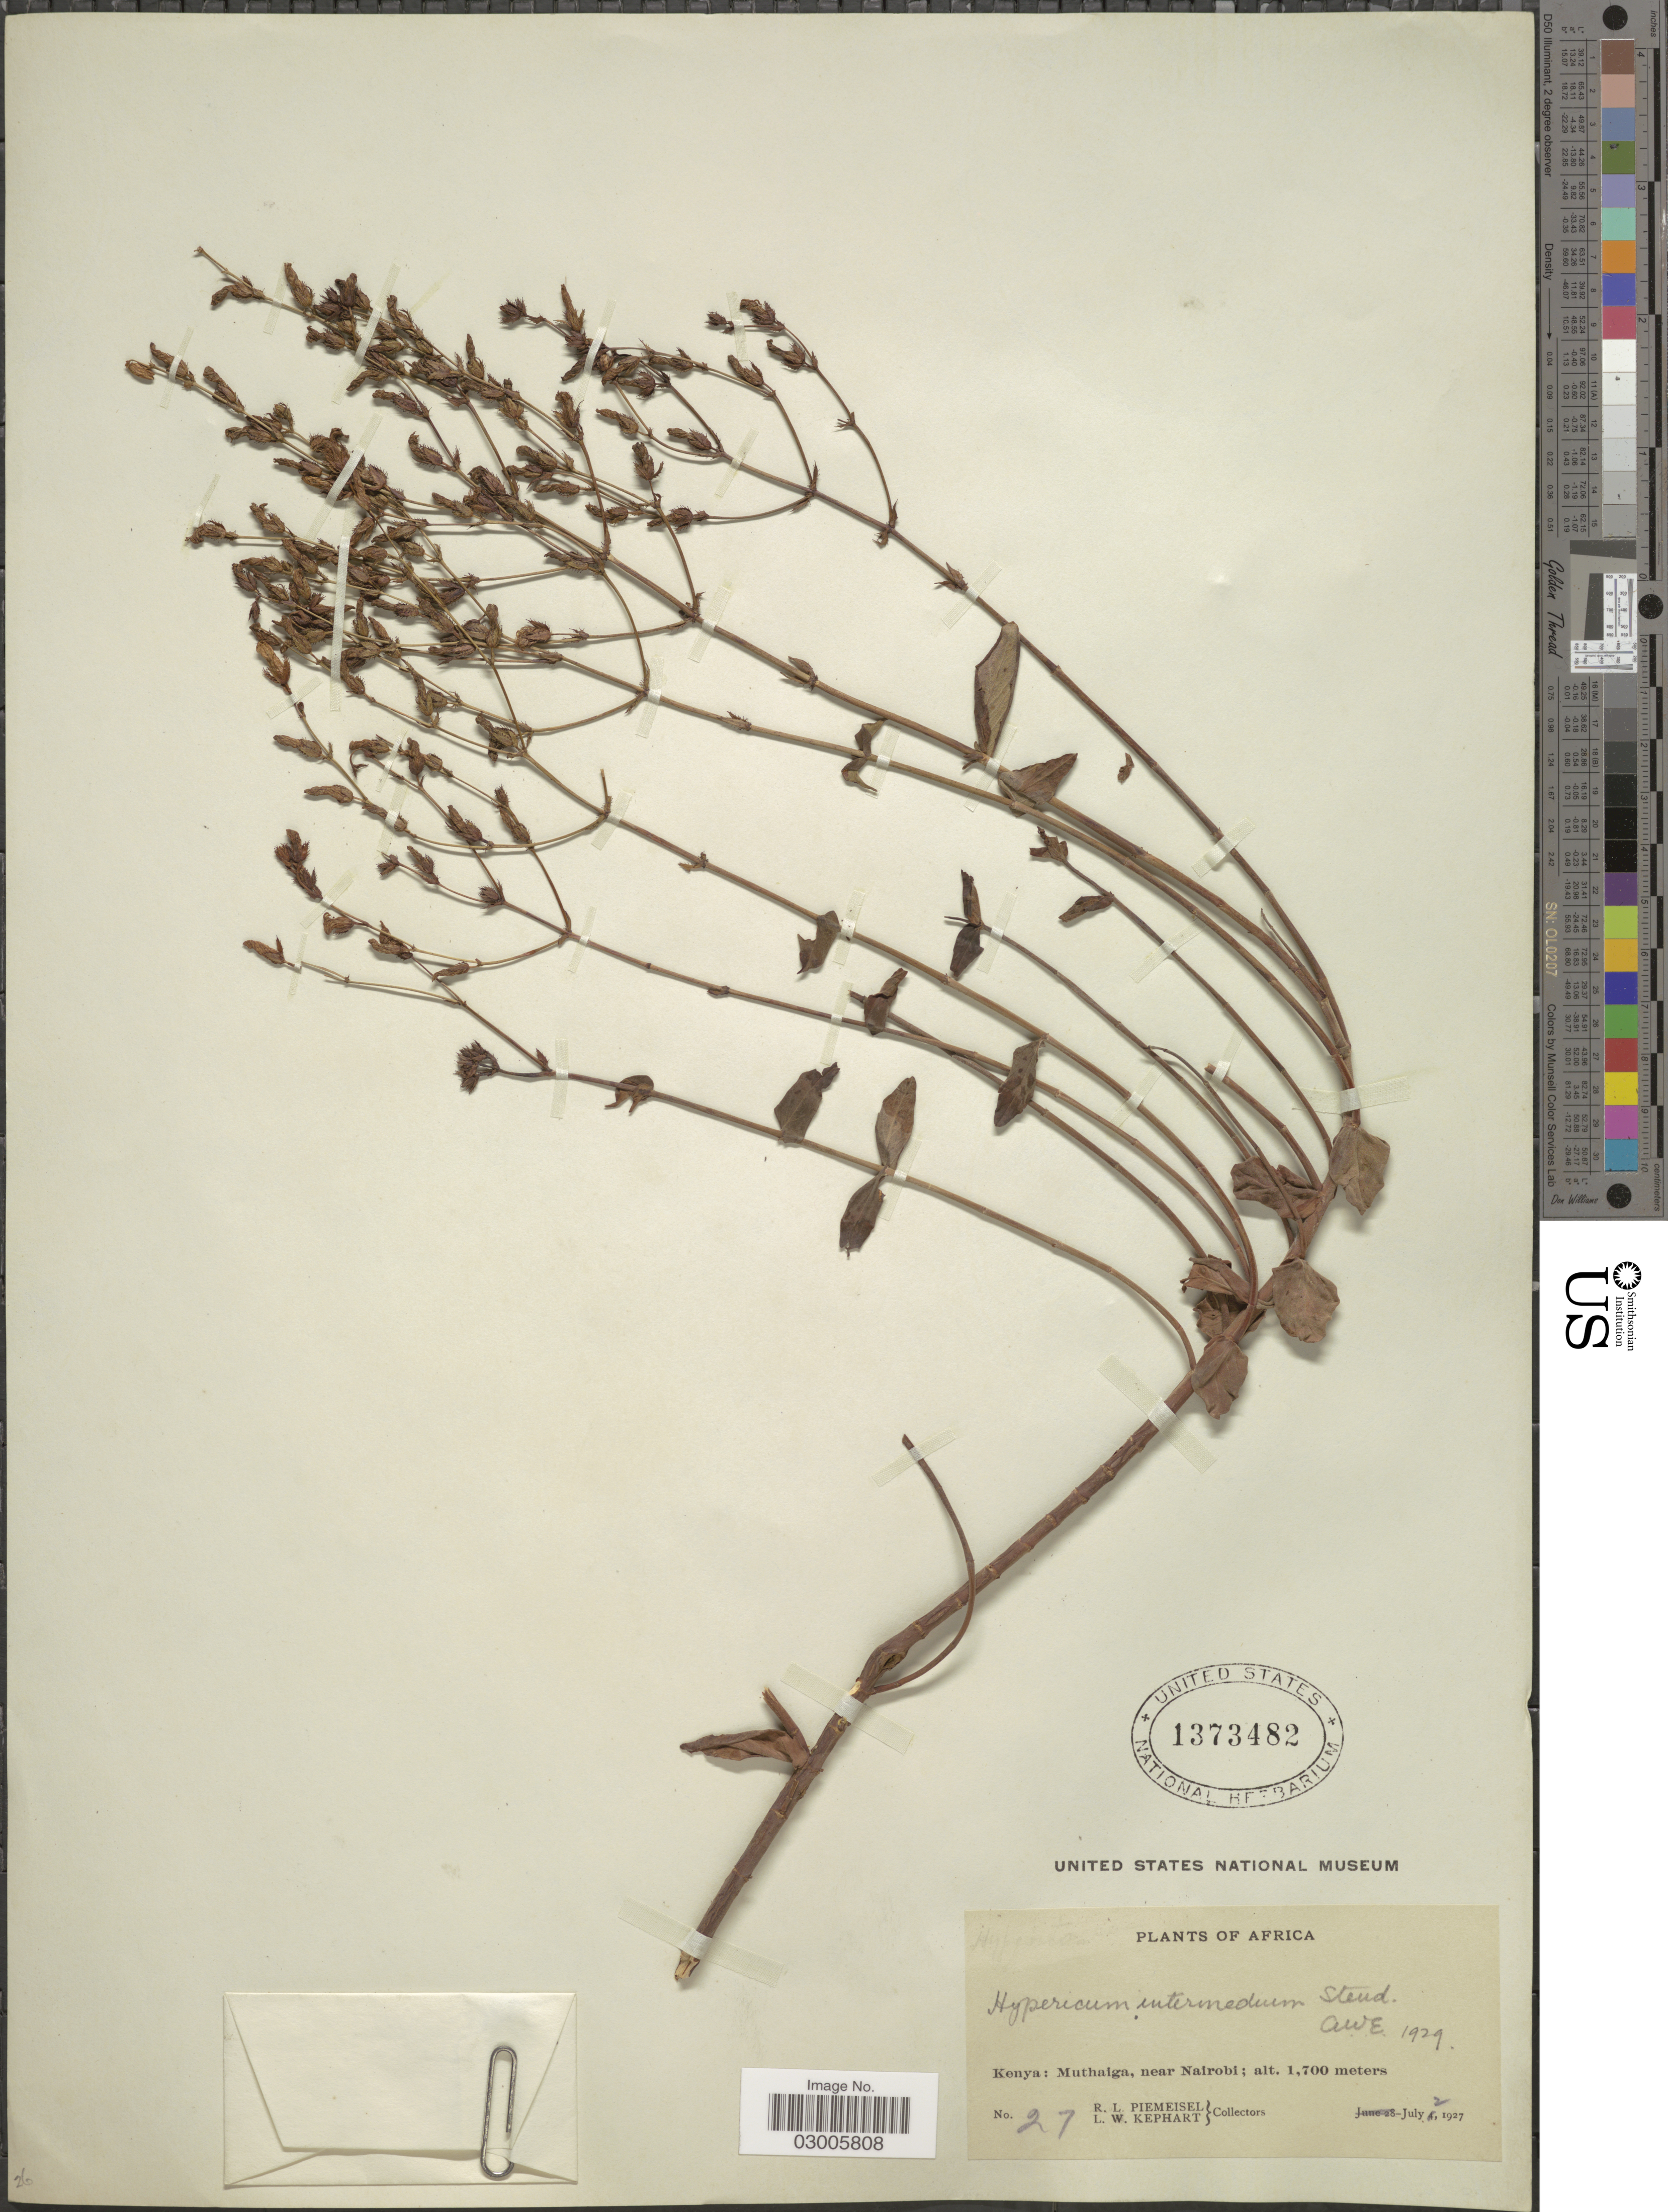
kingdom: Plantae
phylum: Tracheophyta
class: Magnoliopsida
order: Malpighiales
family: Hypericaceae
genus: Hypericum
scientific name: Hypericum intermedium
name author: Steud. ex A. Rich.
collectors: R. L. Piemeisel & L. W. Kephart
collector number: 27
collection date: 1927-07-02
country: Kenya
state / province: Nairobi Area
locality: Muthaiga, near Nairobi.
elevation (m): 1700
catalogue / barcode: US 1373482